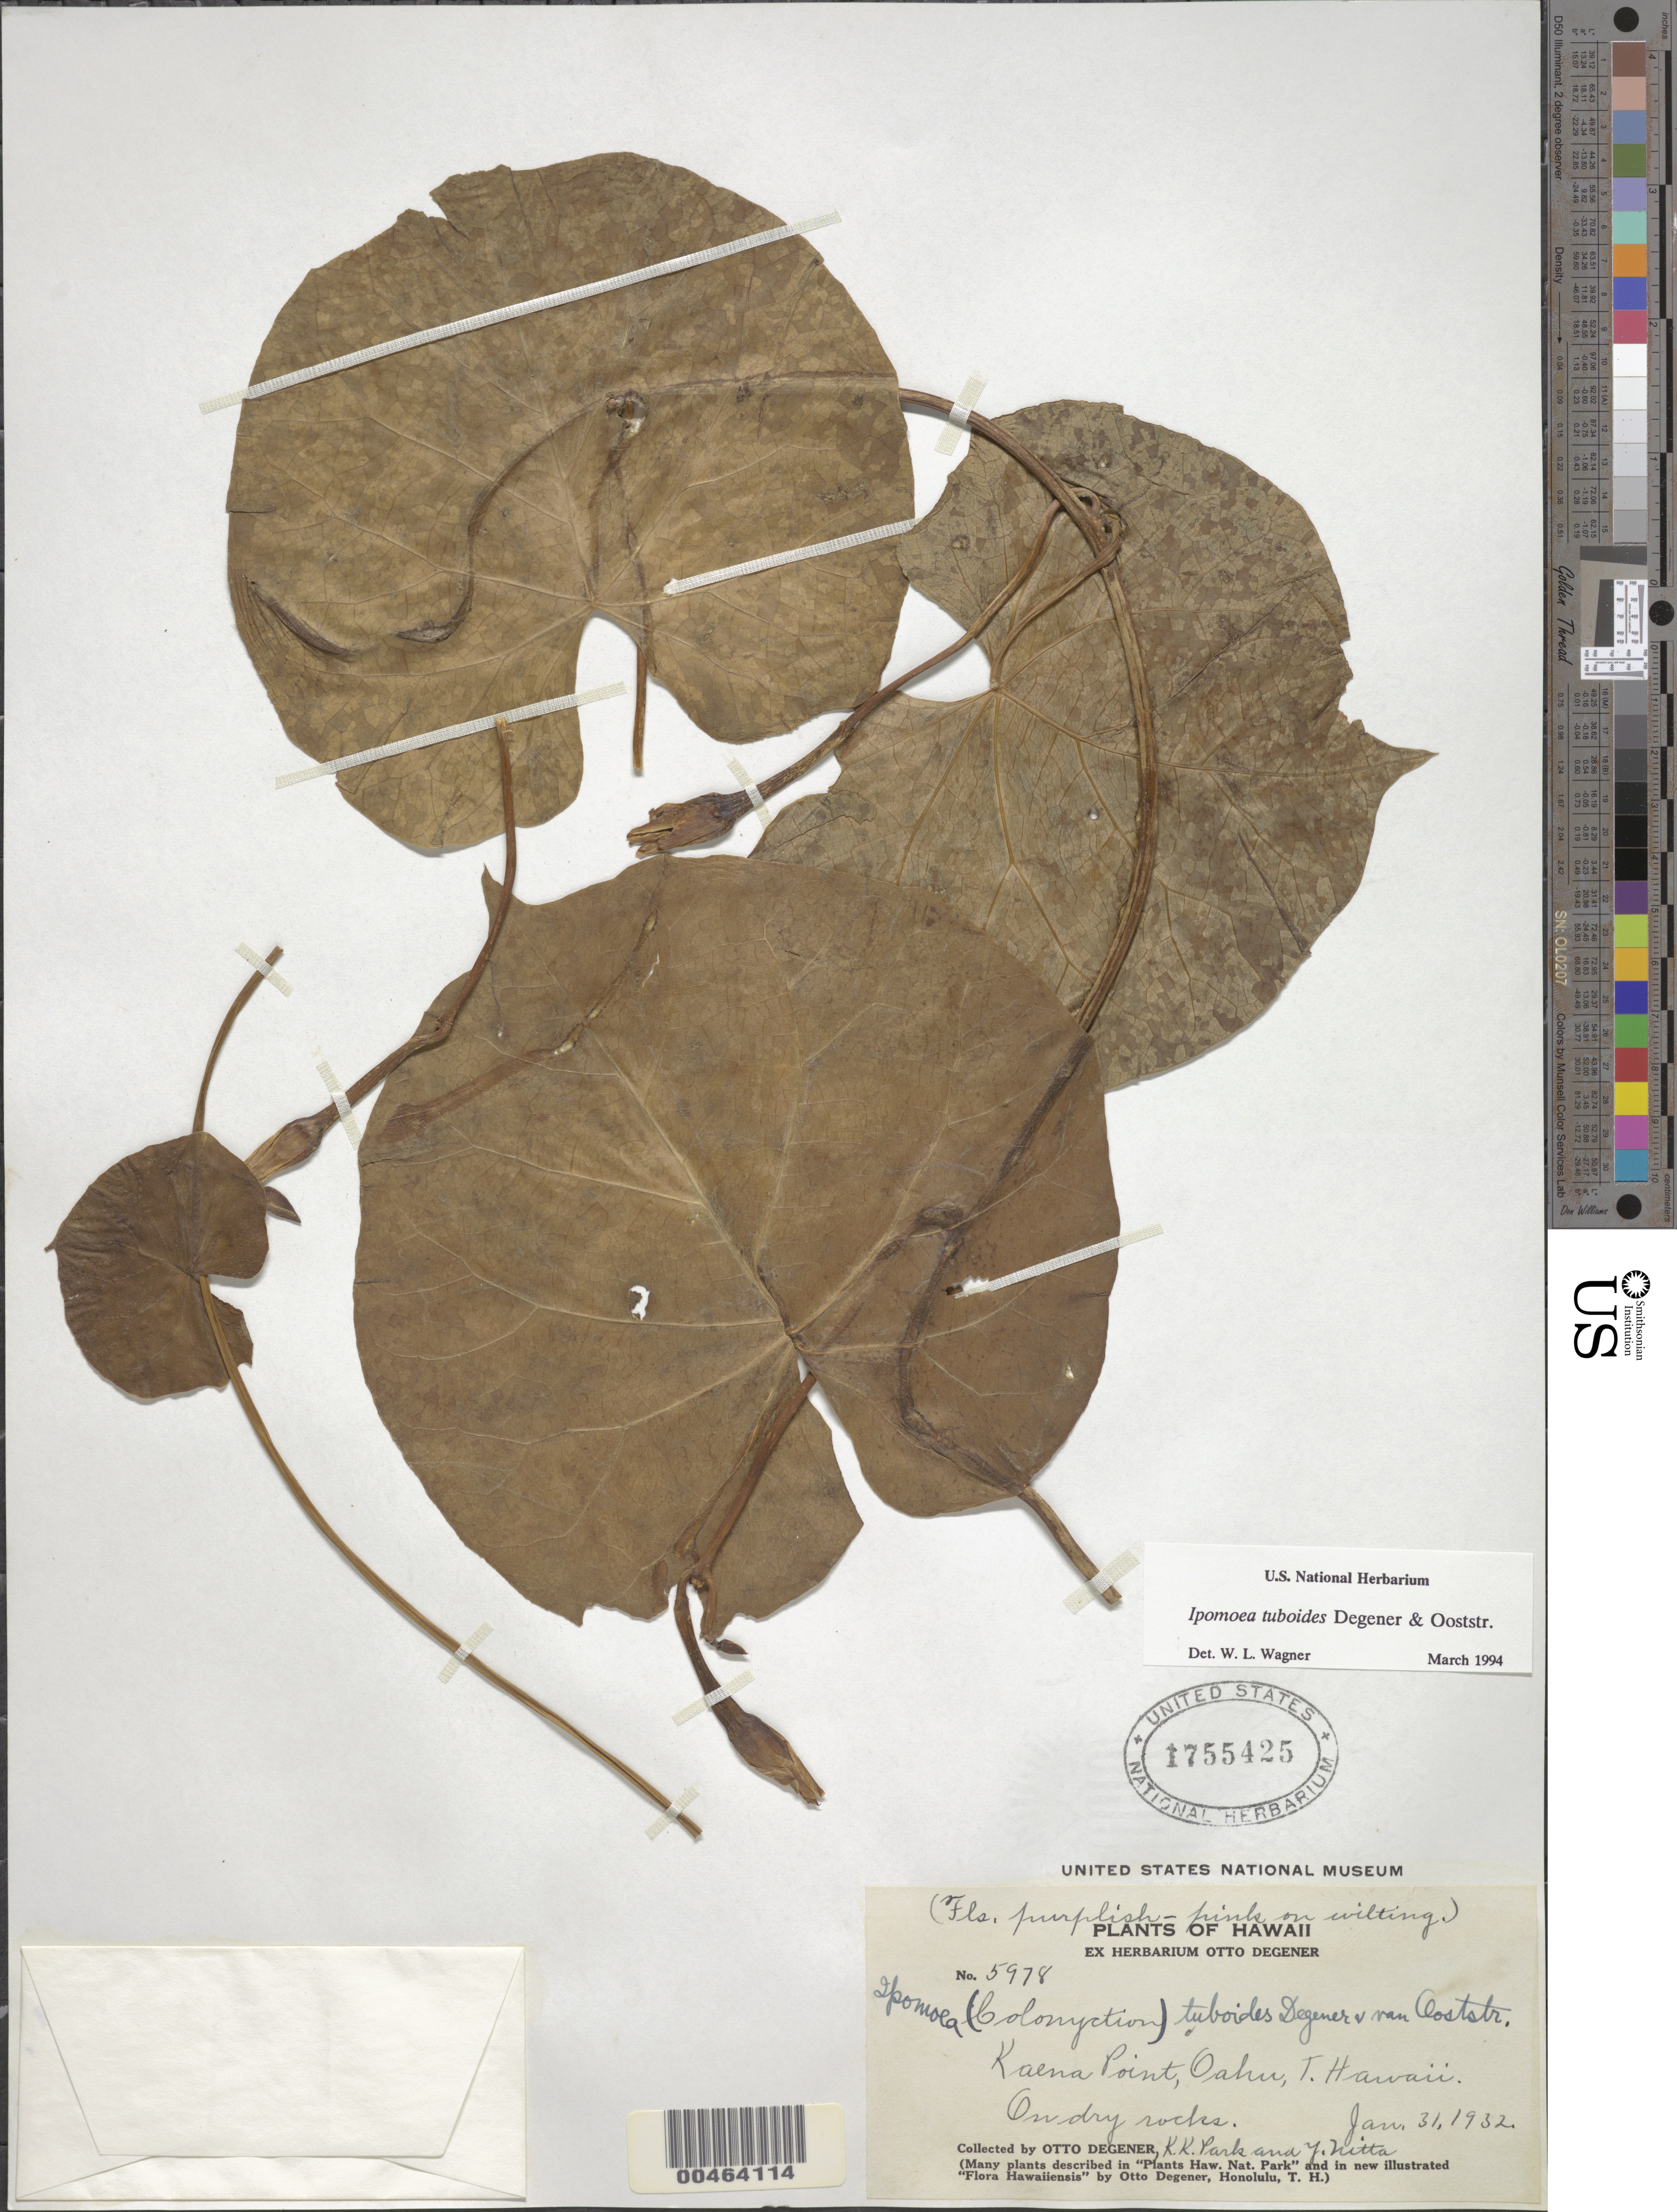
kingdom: Plantae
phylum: Tracheophyta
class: Magnoliopsida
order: Solanales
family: Convolvulaceae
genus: Ipomoea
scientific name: Ipomoea tuboides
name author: O. Deg. & Ooststr. in O. Deg.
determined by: Wagner, W. L., (BOT), Smithsonian Institution - National Museum of Natural History (UNITED STATES)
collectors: O. Degener, K. Park & Y. Nitta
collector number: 5978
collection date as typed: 31 Jan 1932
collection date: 1932-01-31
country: United States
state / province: Hawaii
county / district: Kauai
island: Kaua'i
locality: Kaena Point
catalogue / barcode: US 1755425